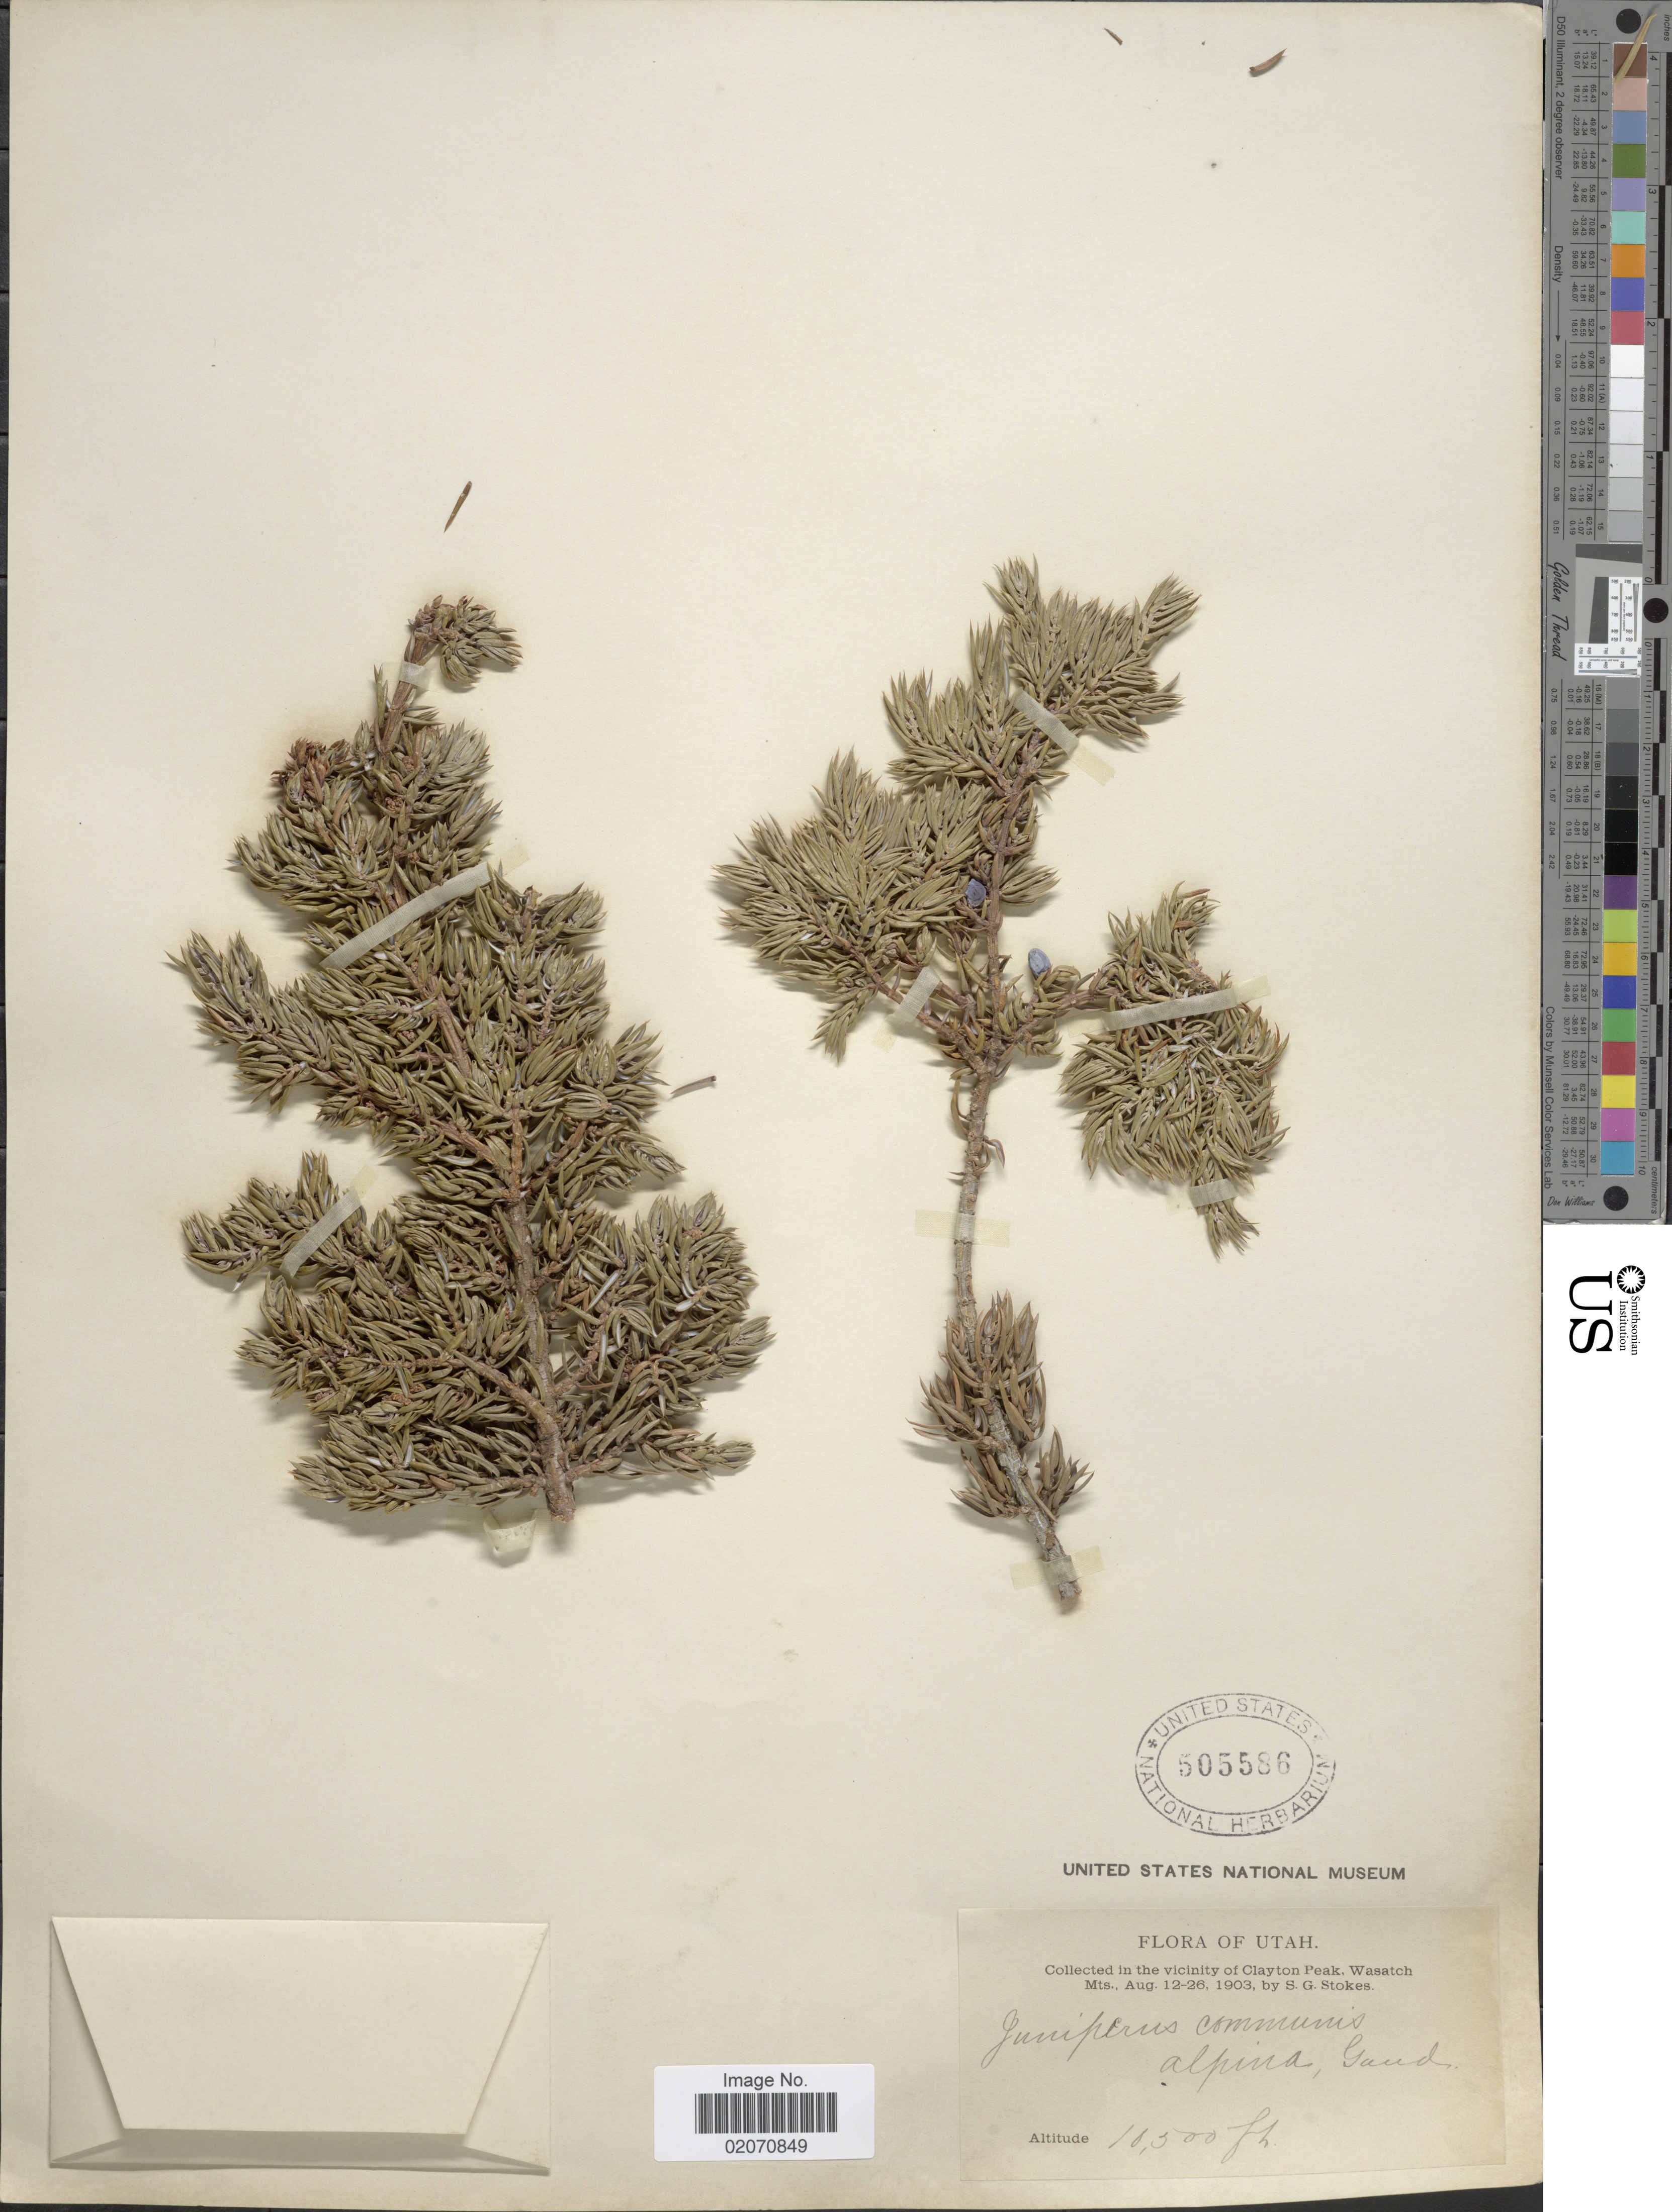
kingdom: Plantae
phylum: Tracheophyta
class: Pinopsida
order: Pinales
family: Cupressaceae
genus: Juniperus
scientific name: Juniperus communis subsp. nana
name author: (Willd.) Syme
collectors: S. G. Stokes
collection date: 1903-08-12/1903-08-26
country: United States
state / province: Utah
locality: In the vicinity of Clayton Peak, Wasatch Mts.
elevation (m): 3200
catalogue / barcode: US 505586